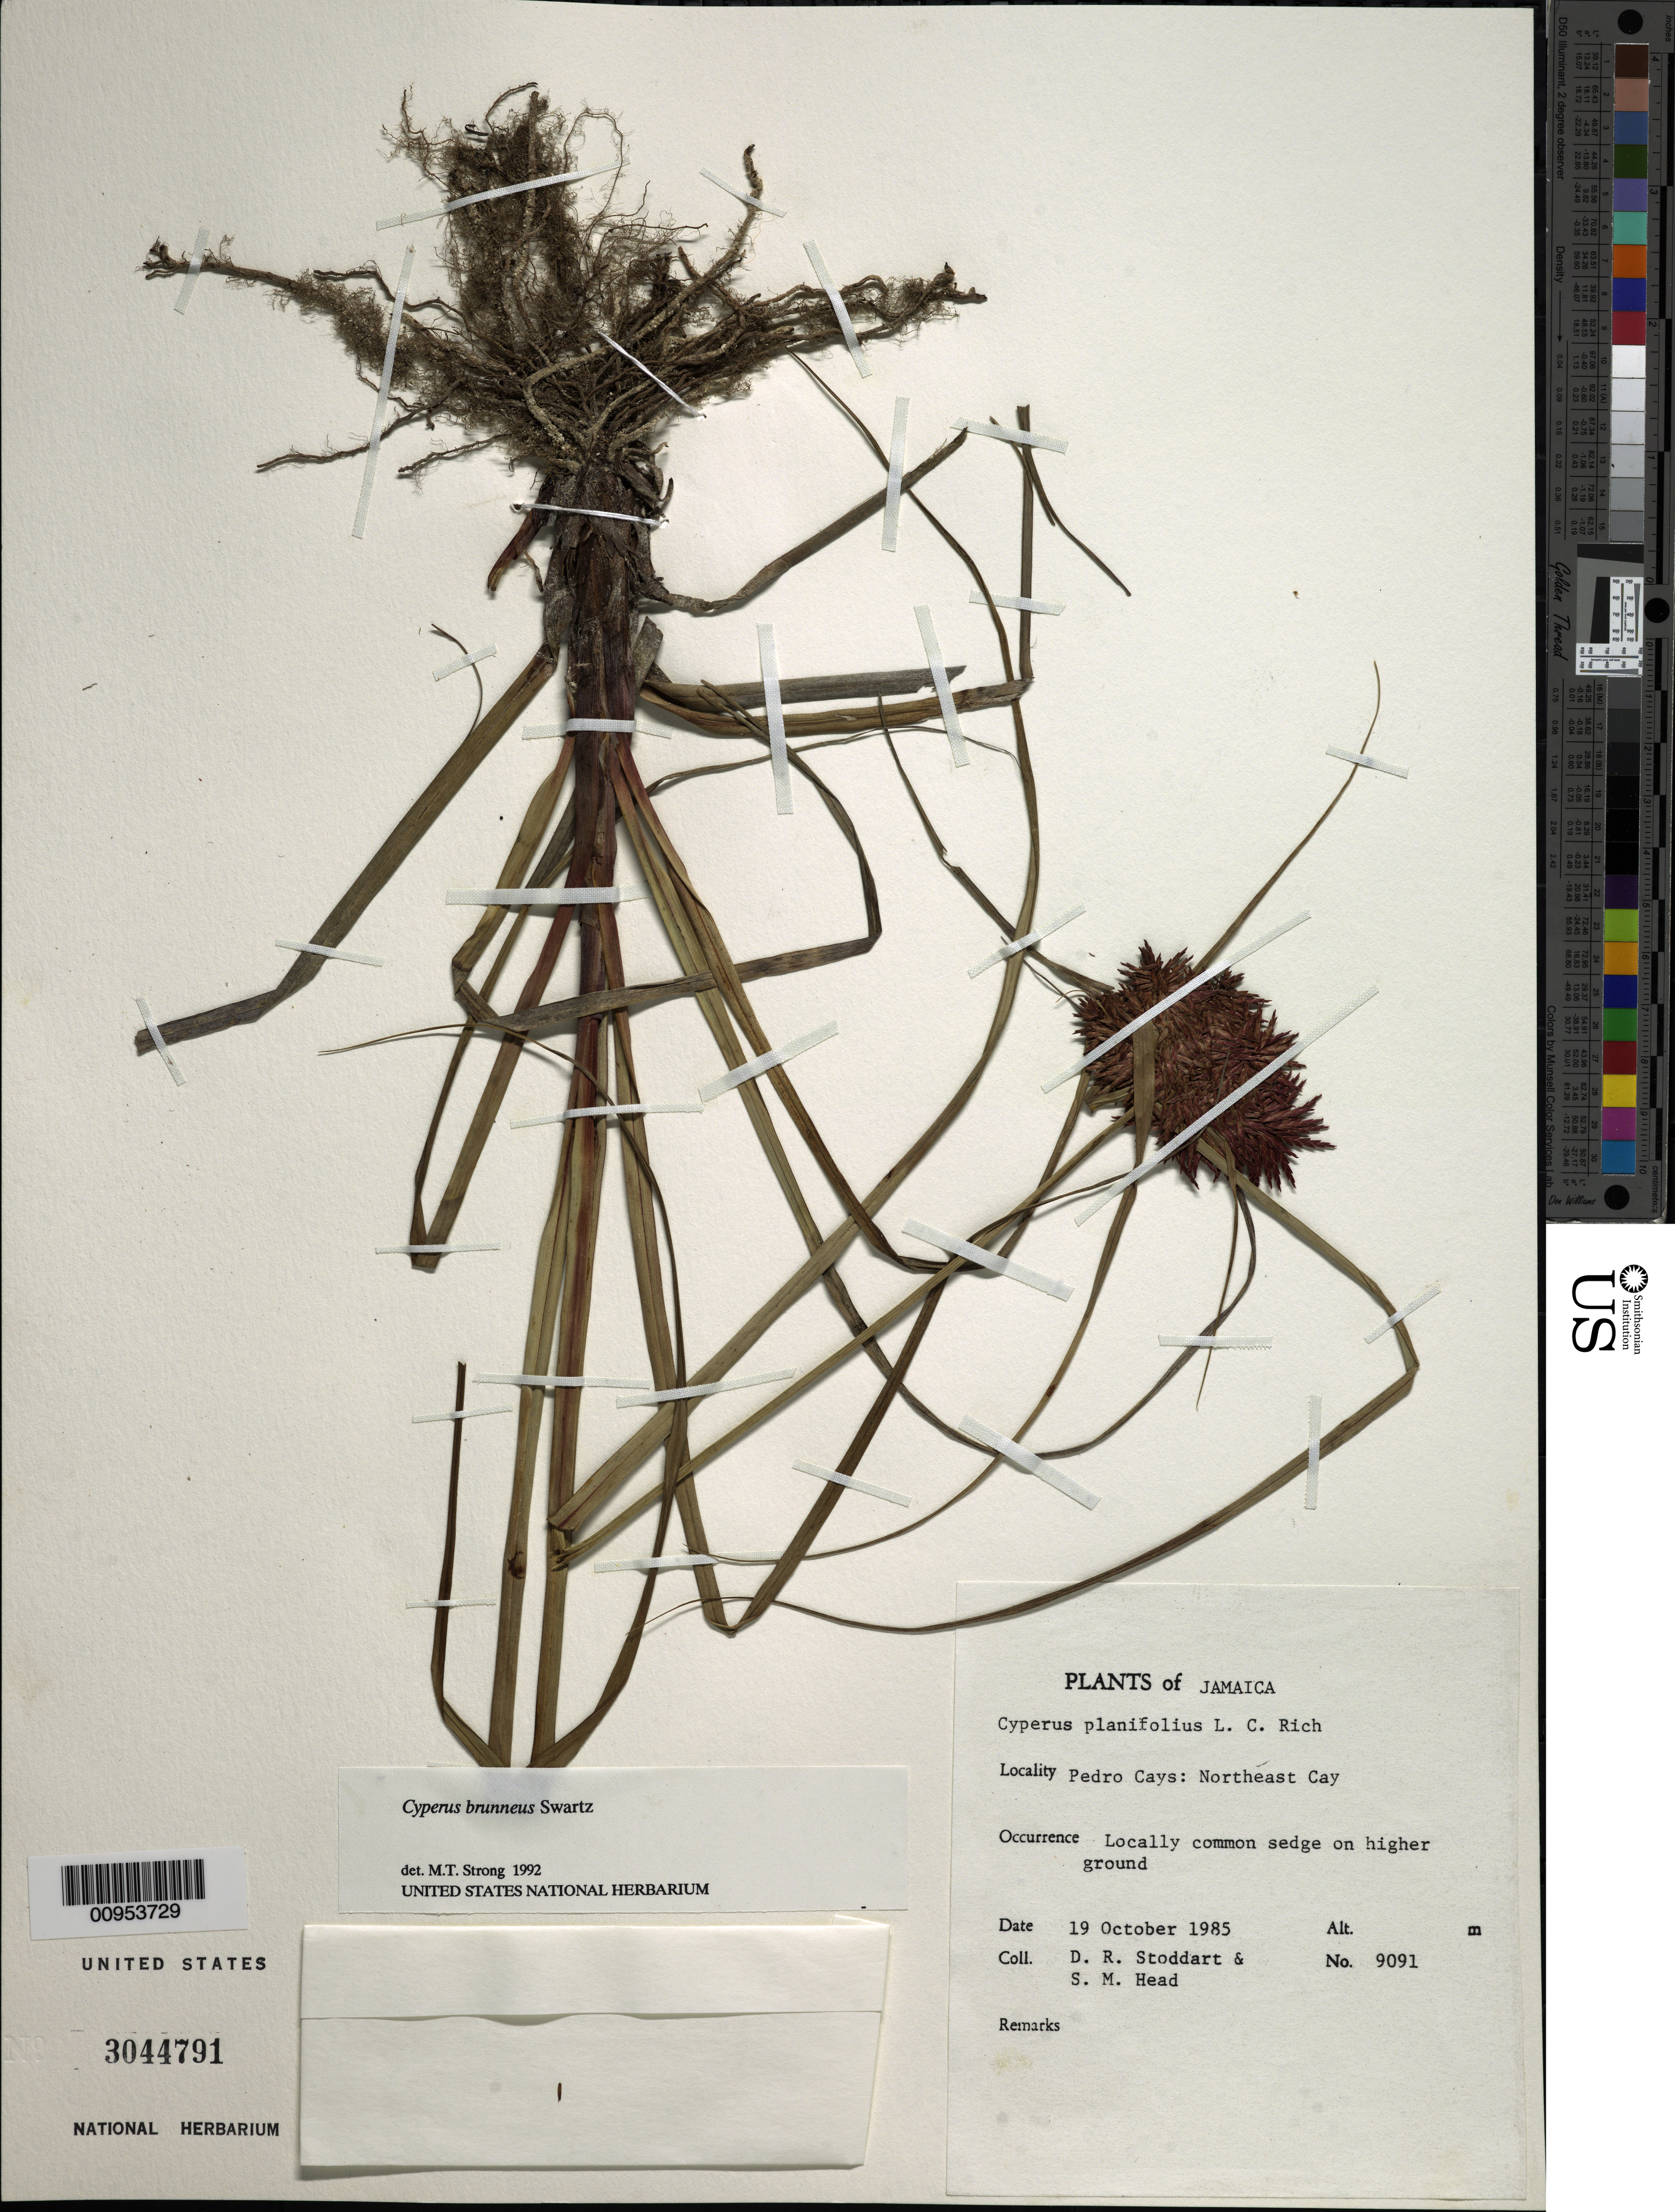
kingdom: Plantae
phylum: Tracheophyta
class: Liliopsida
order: Poales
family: Cyperaceae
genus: Cyperus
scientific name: Cyperus brunneus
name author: Sw.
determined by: Strong, M. T., (US), Smithsonian Institution - National Museum of Natural History (UNITED STATES)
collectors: D. R. Stoddart & S. Head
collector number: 9091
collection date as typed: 19 Oct 1985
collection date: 1985-10-19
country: Jamaica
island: Jamaica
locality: Pedro Cays, Northeast Cay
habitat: On higher ground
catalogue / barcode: US 3044791